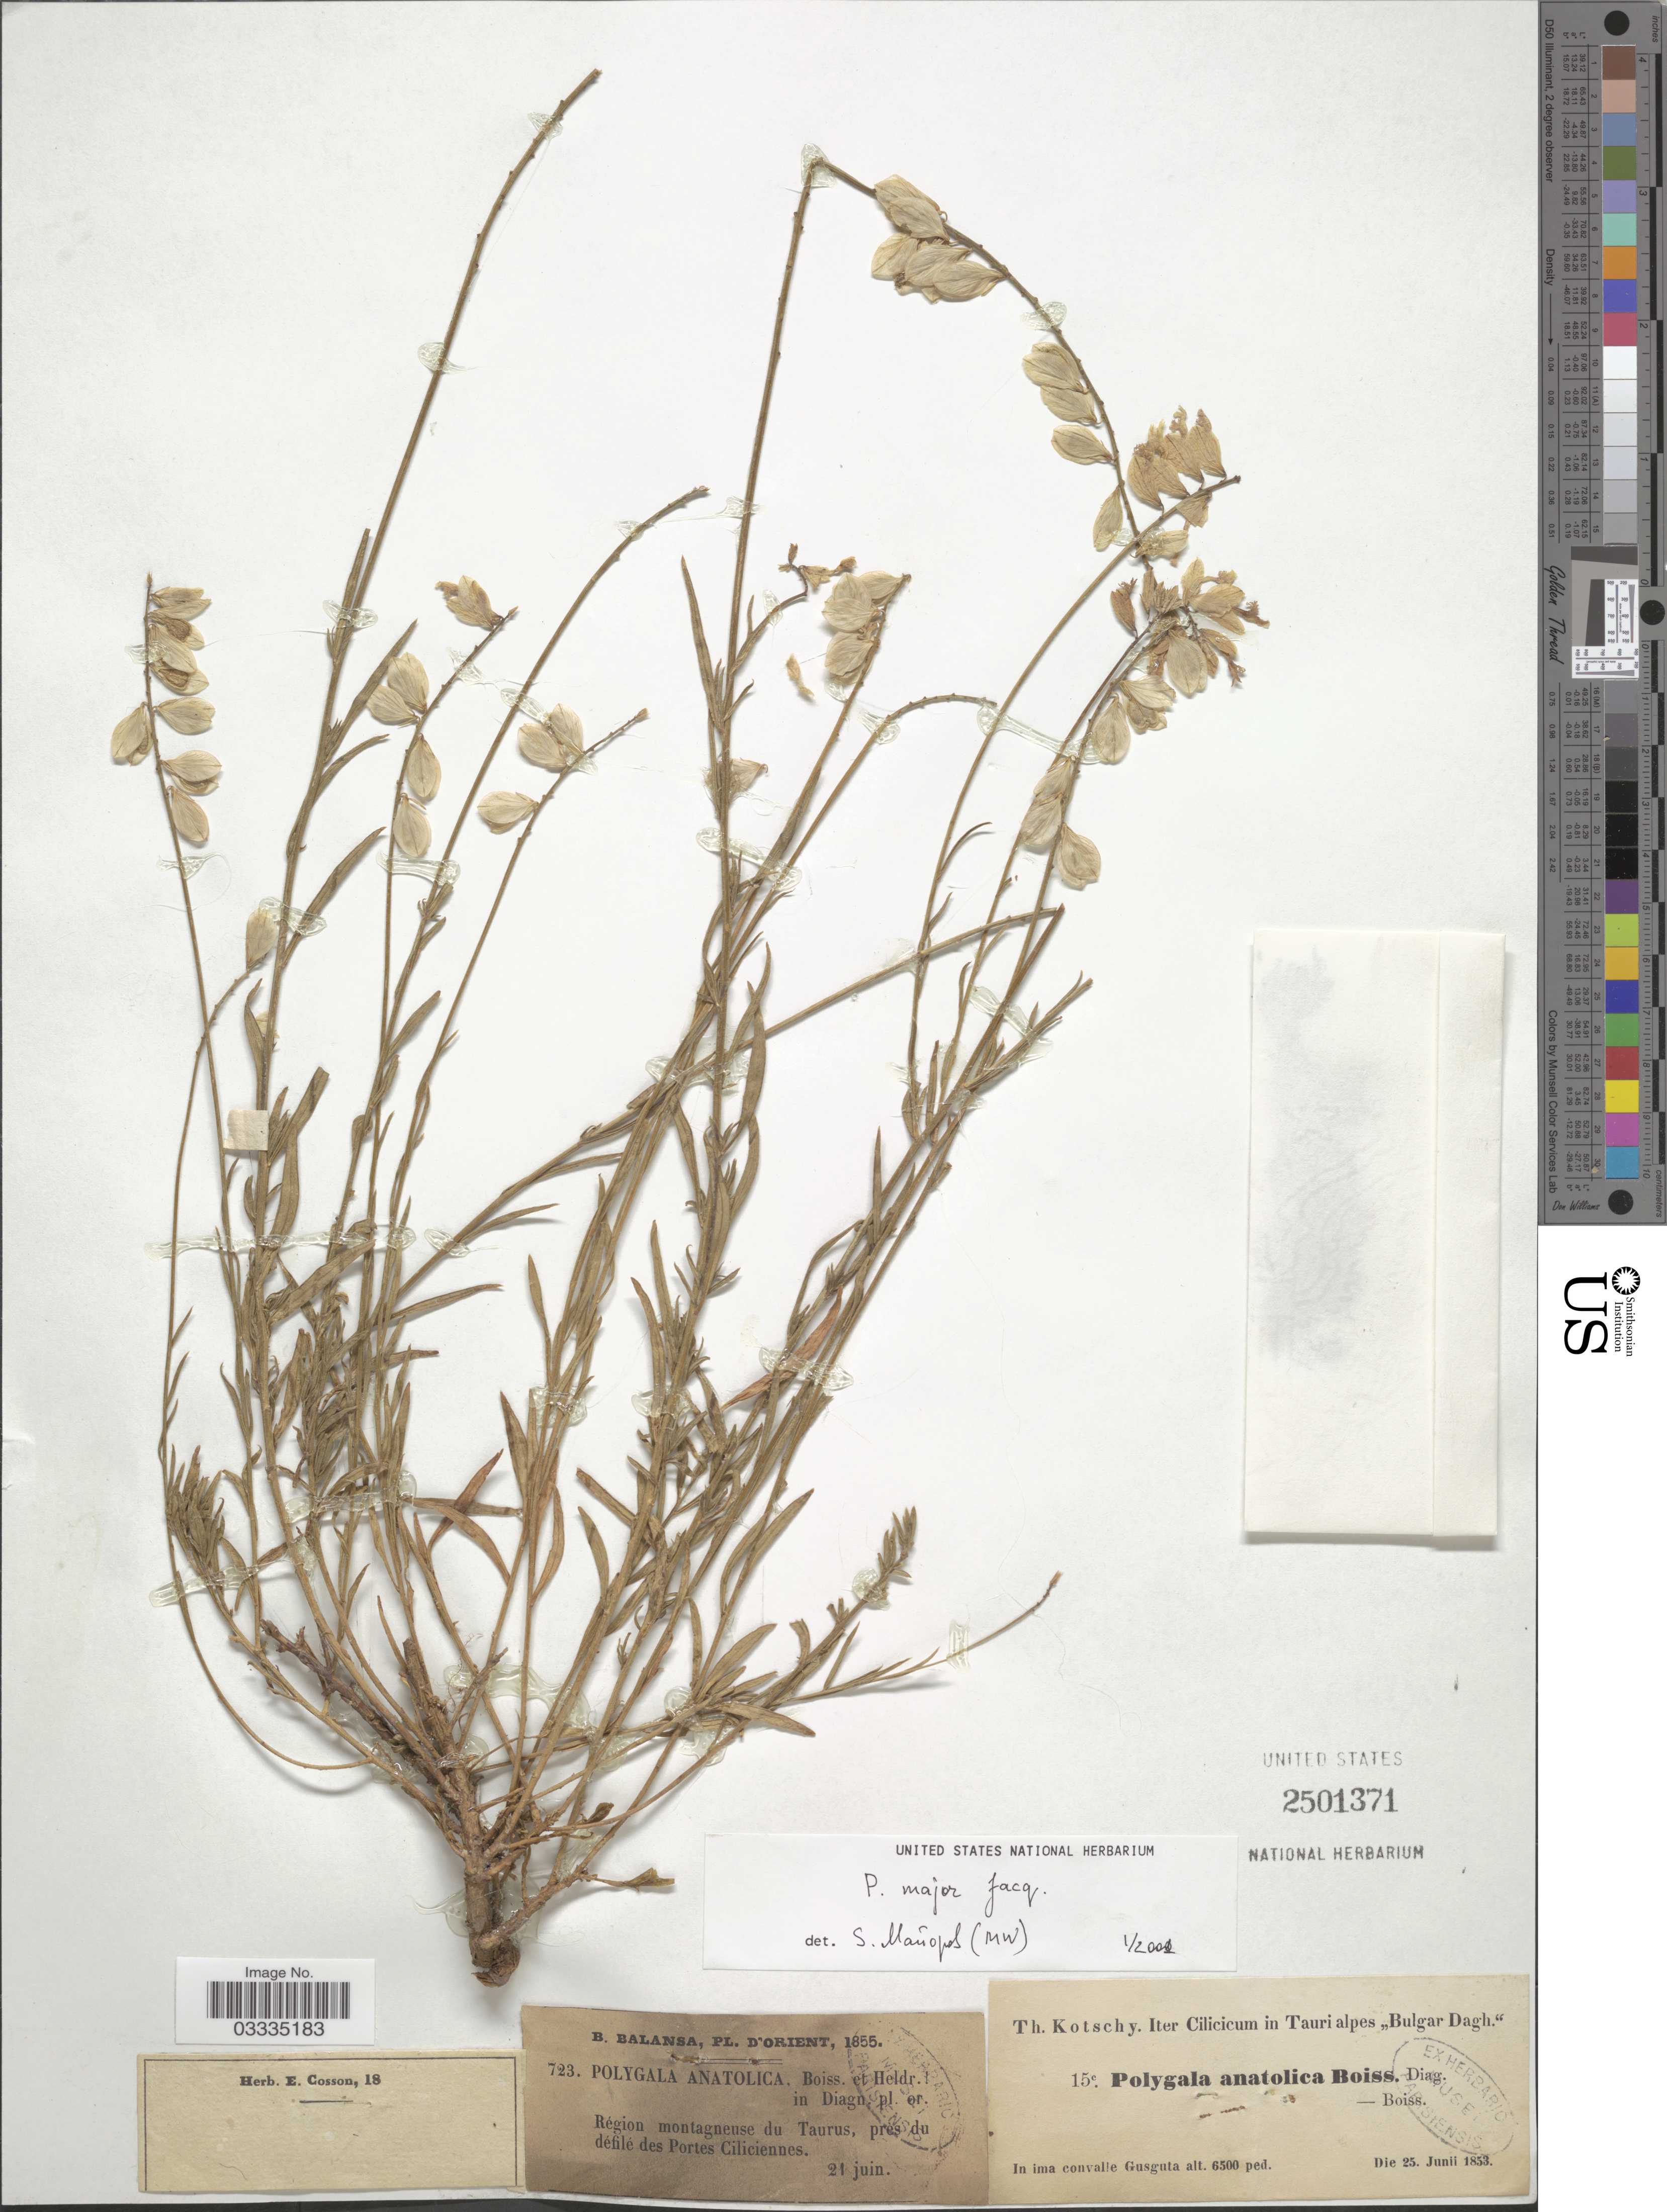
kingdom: Plantae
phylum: Tracheophyta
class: Magnoliopsida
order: Fabales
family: Polygalaceae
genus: Polygala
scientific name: Polygala major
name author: Jacq.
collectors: K. G. Kotschy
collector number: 15c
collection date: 1853-06-25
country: Turkey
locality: Iter Cilicum in Taurialpes Bulgar Dagh. In ima convalle Gusguta.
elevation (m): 1981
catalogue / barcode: US 2501371